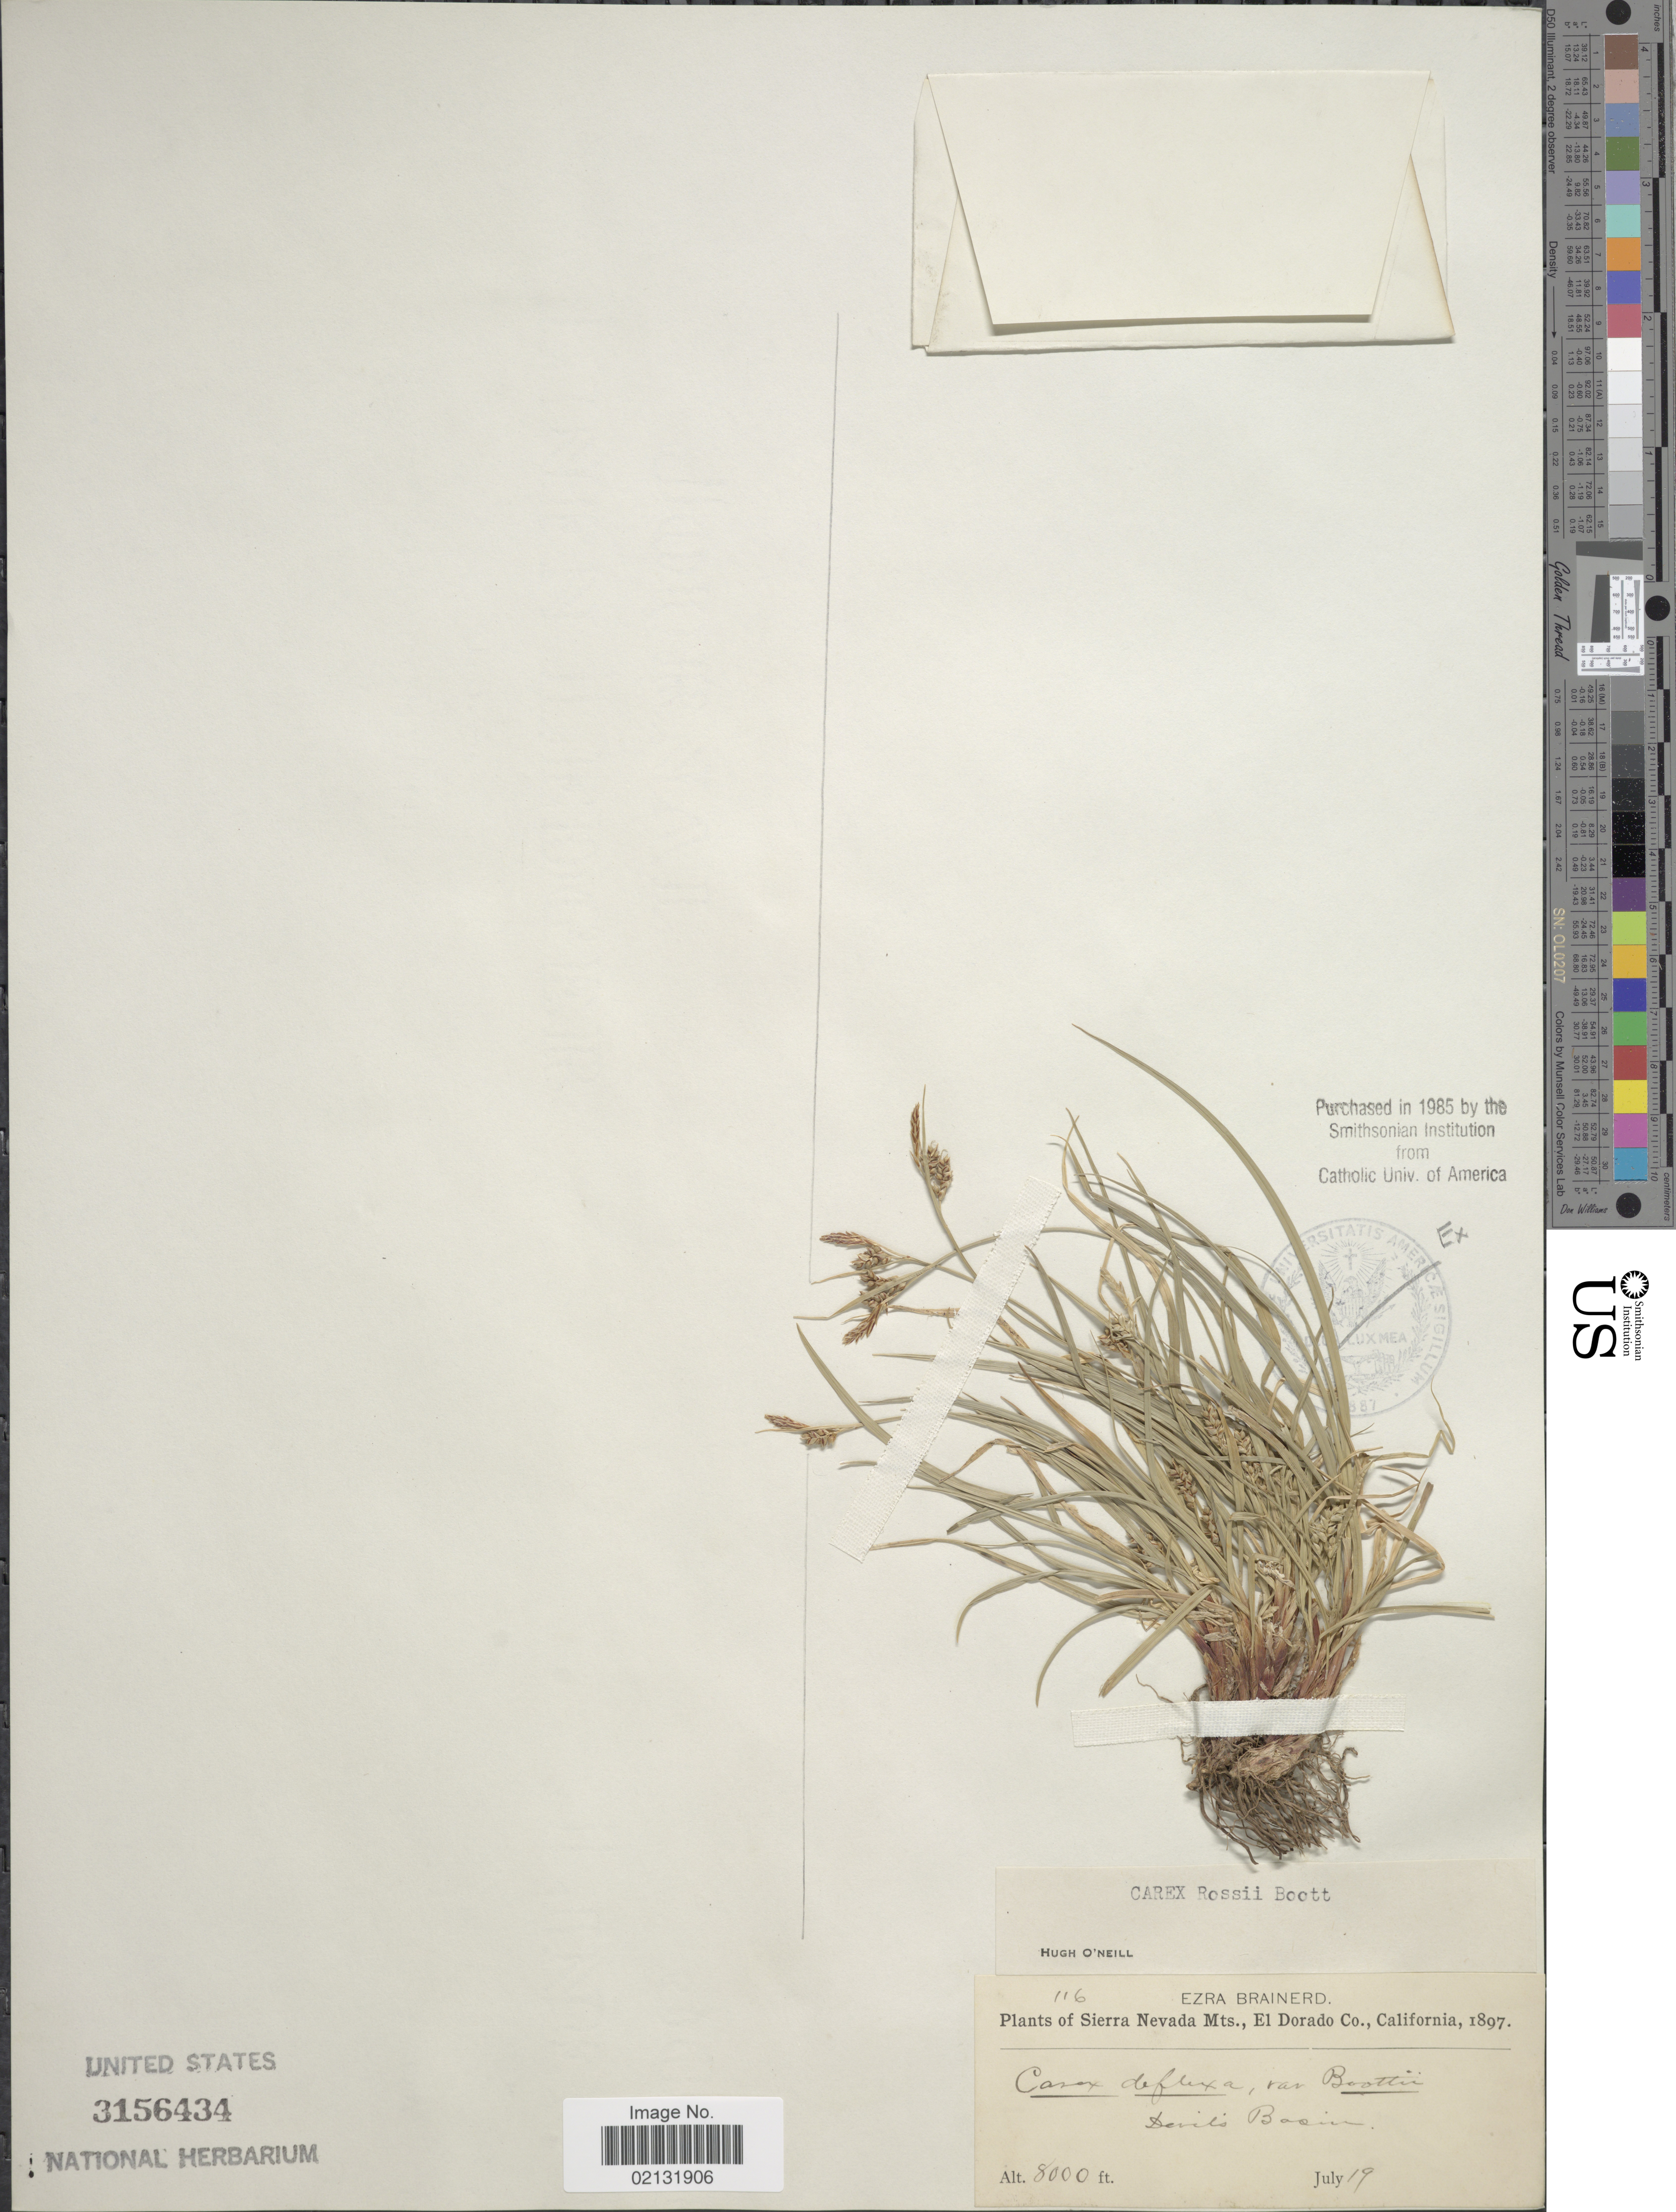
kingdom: Plantae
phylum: Tracheophyta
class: Liliopsida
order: Poales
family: Cyperaceae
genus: Carex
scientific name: Carex rossii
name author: Boott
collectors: E. Brainerd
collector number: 116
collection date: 1897-07-19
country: United States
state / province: California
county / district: El Dorado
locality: Sierra Nevada Mts., El Dorado Co., California. Devils Basin.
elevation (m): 2438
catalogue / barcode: US 3156434